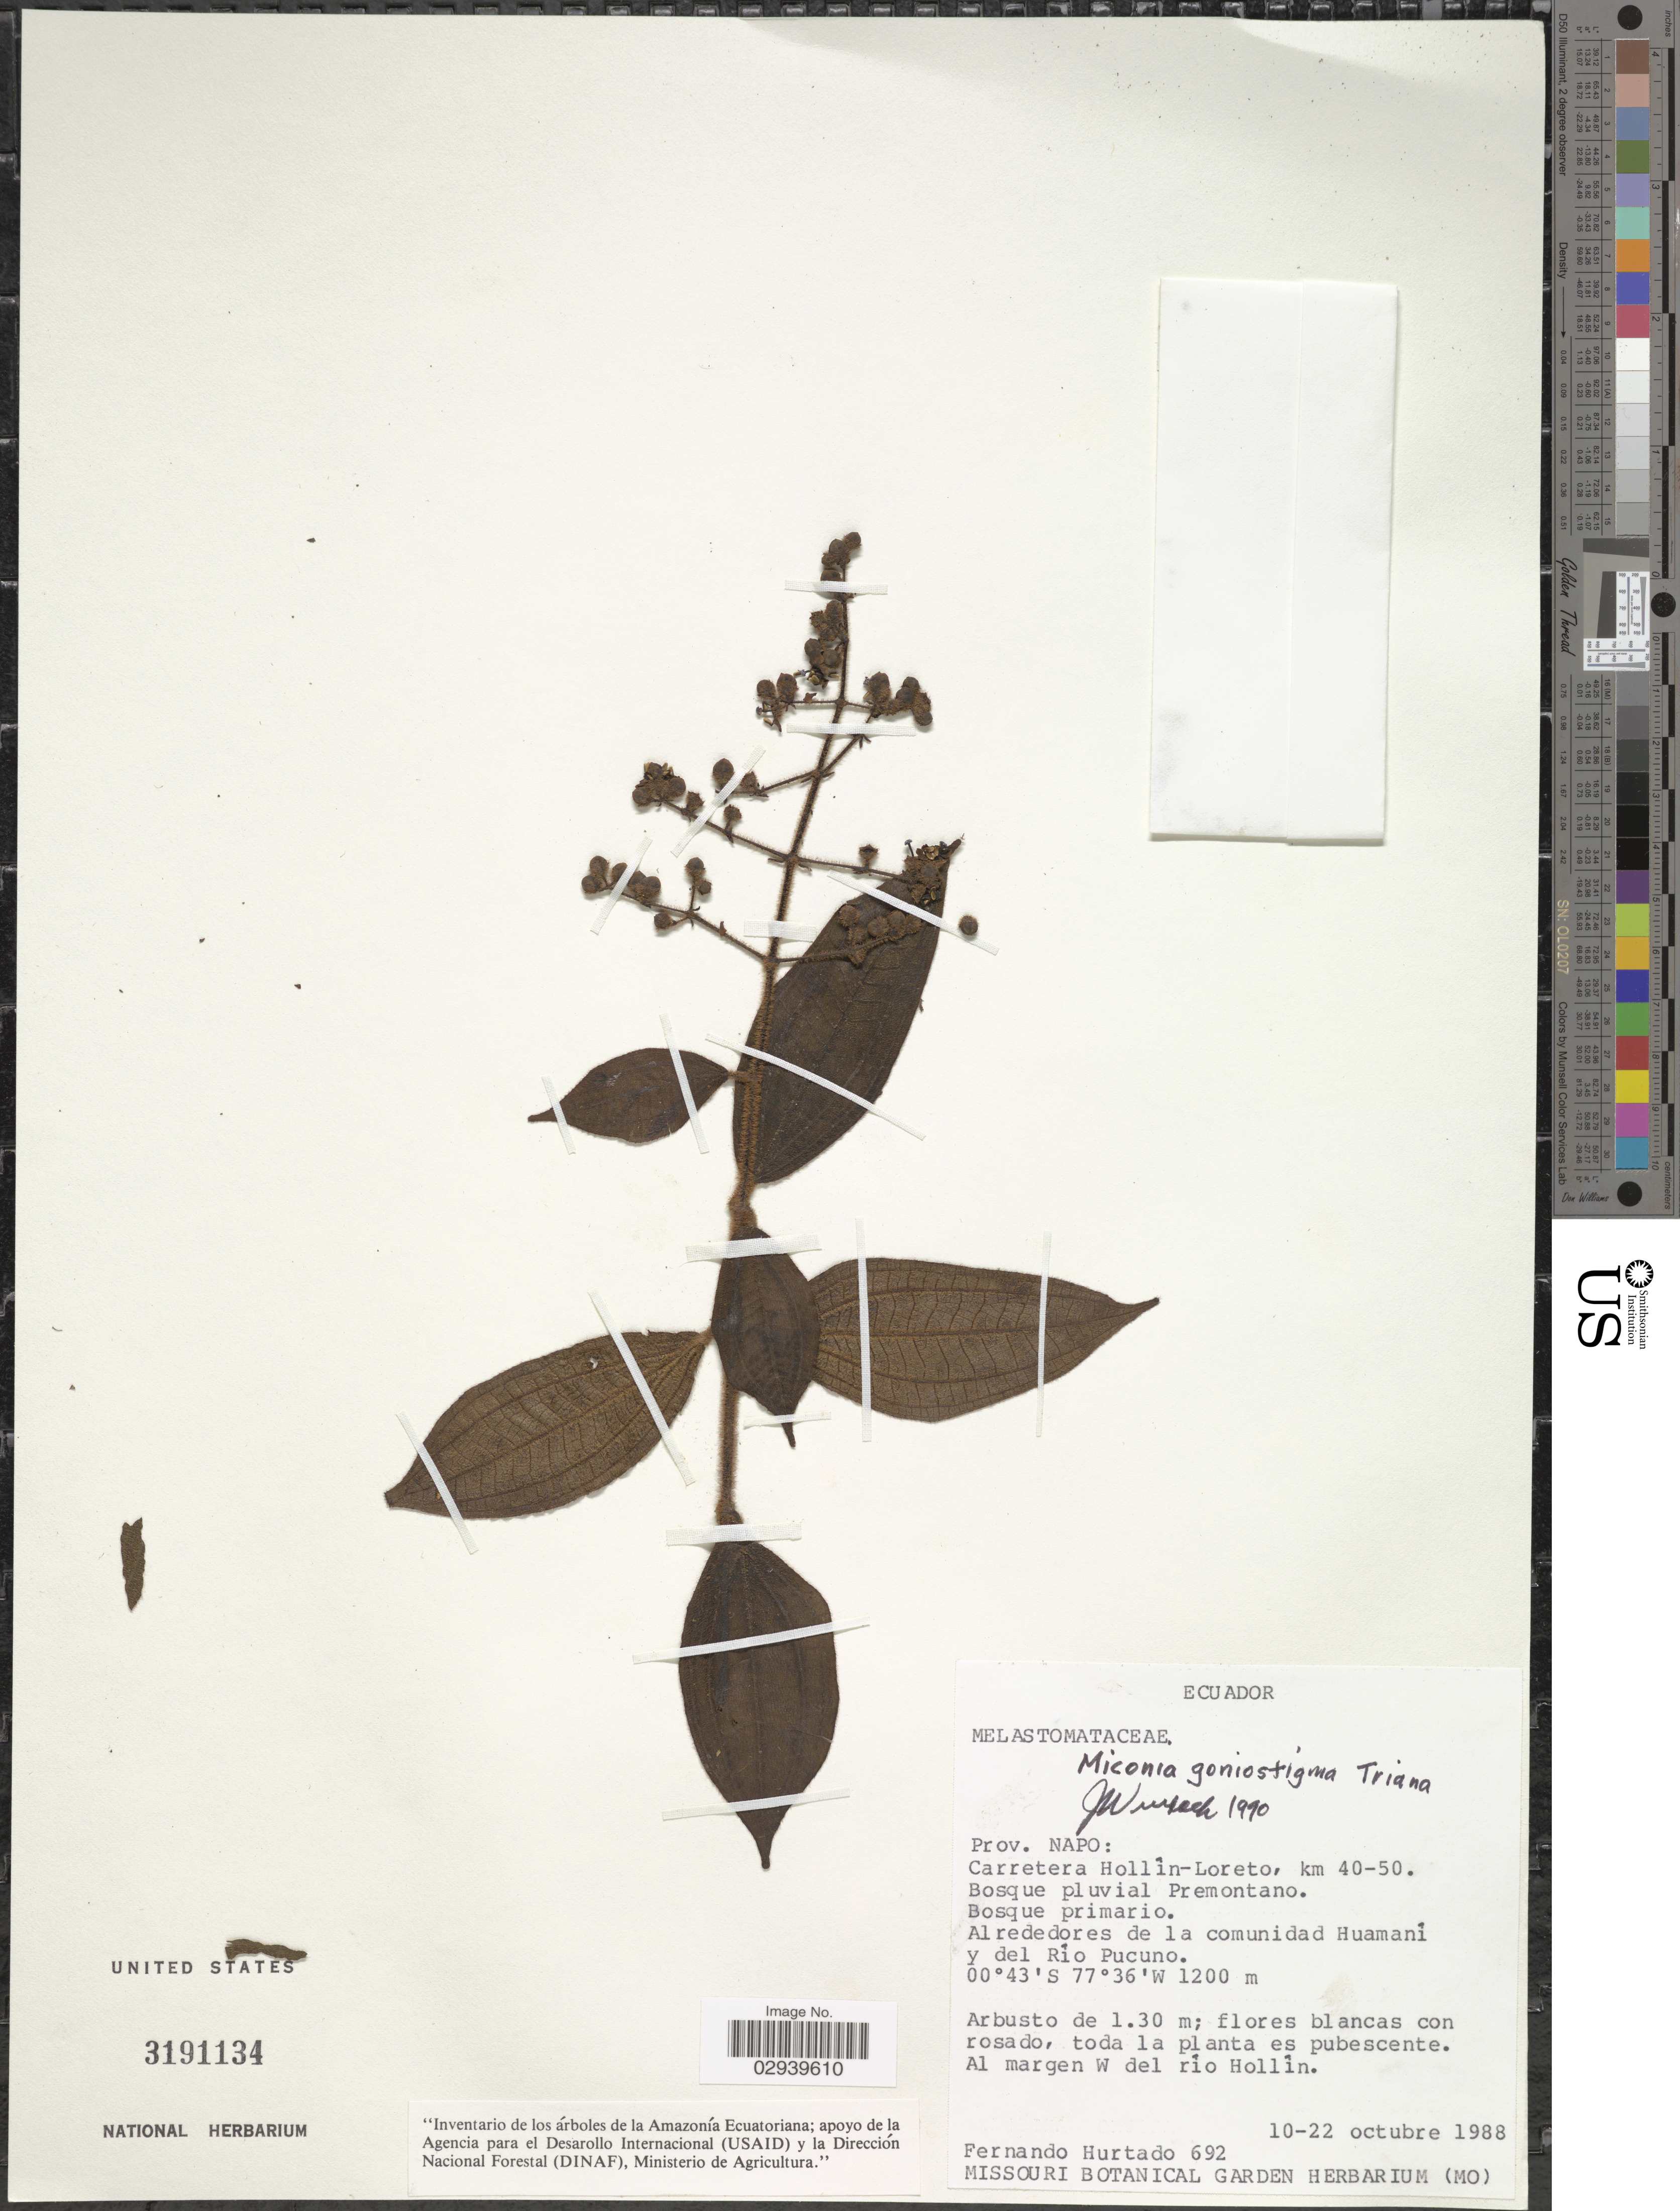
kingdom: Plantae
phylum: Tracheophyta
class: Magnoliopsida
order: Myrtales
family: Melastomataceae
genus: Miconia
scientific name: Miconia goniostigma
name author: Triana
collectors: F. Hurtado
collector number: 692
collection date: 1988-10-10/1988-10-22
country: Ecuador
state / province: Napo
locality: Carretera Hollín-Loreto, km 40-50. Alrededores de la comunidad Huamaní y del Rio Pucuno.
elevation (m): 1200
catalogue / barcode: US 3191134